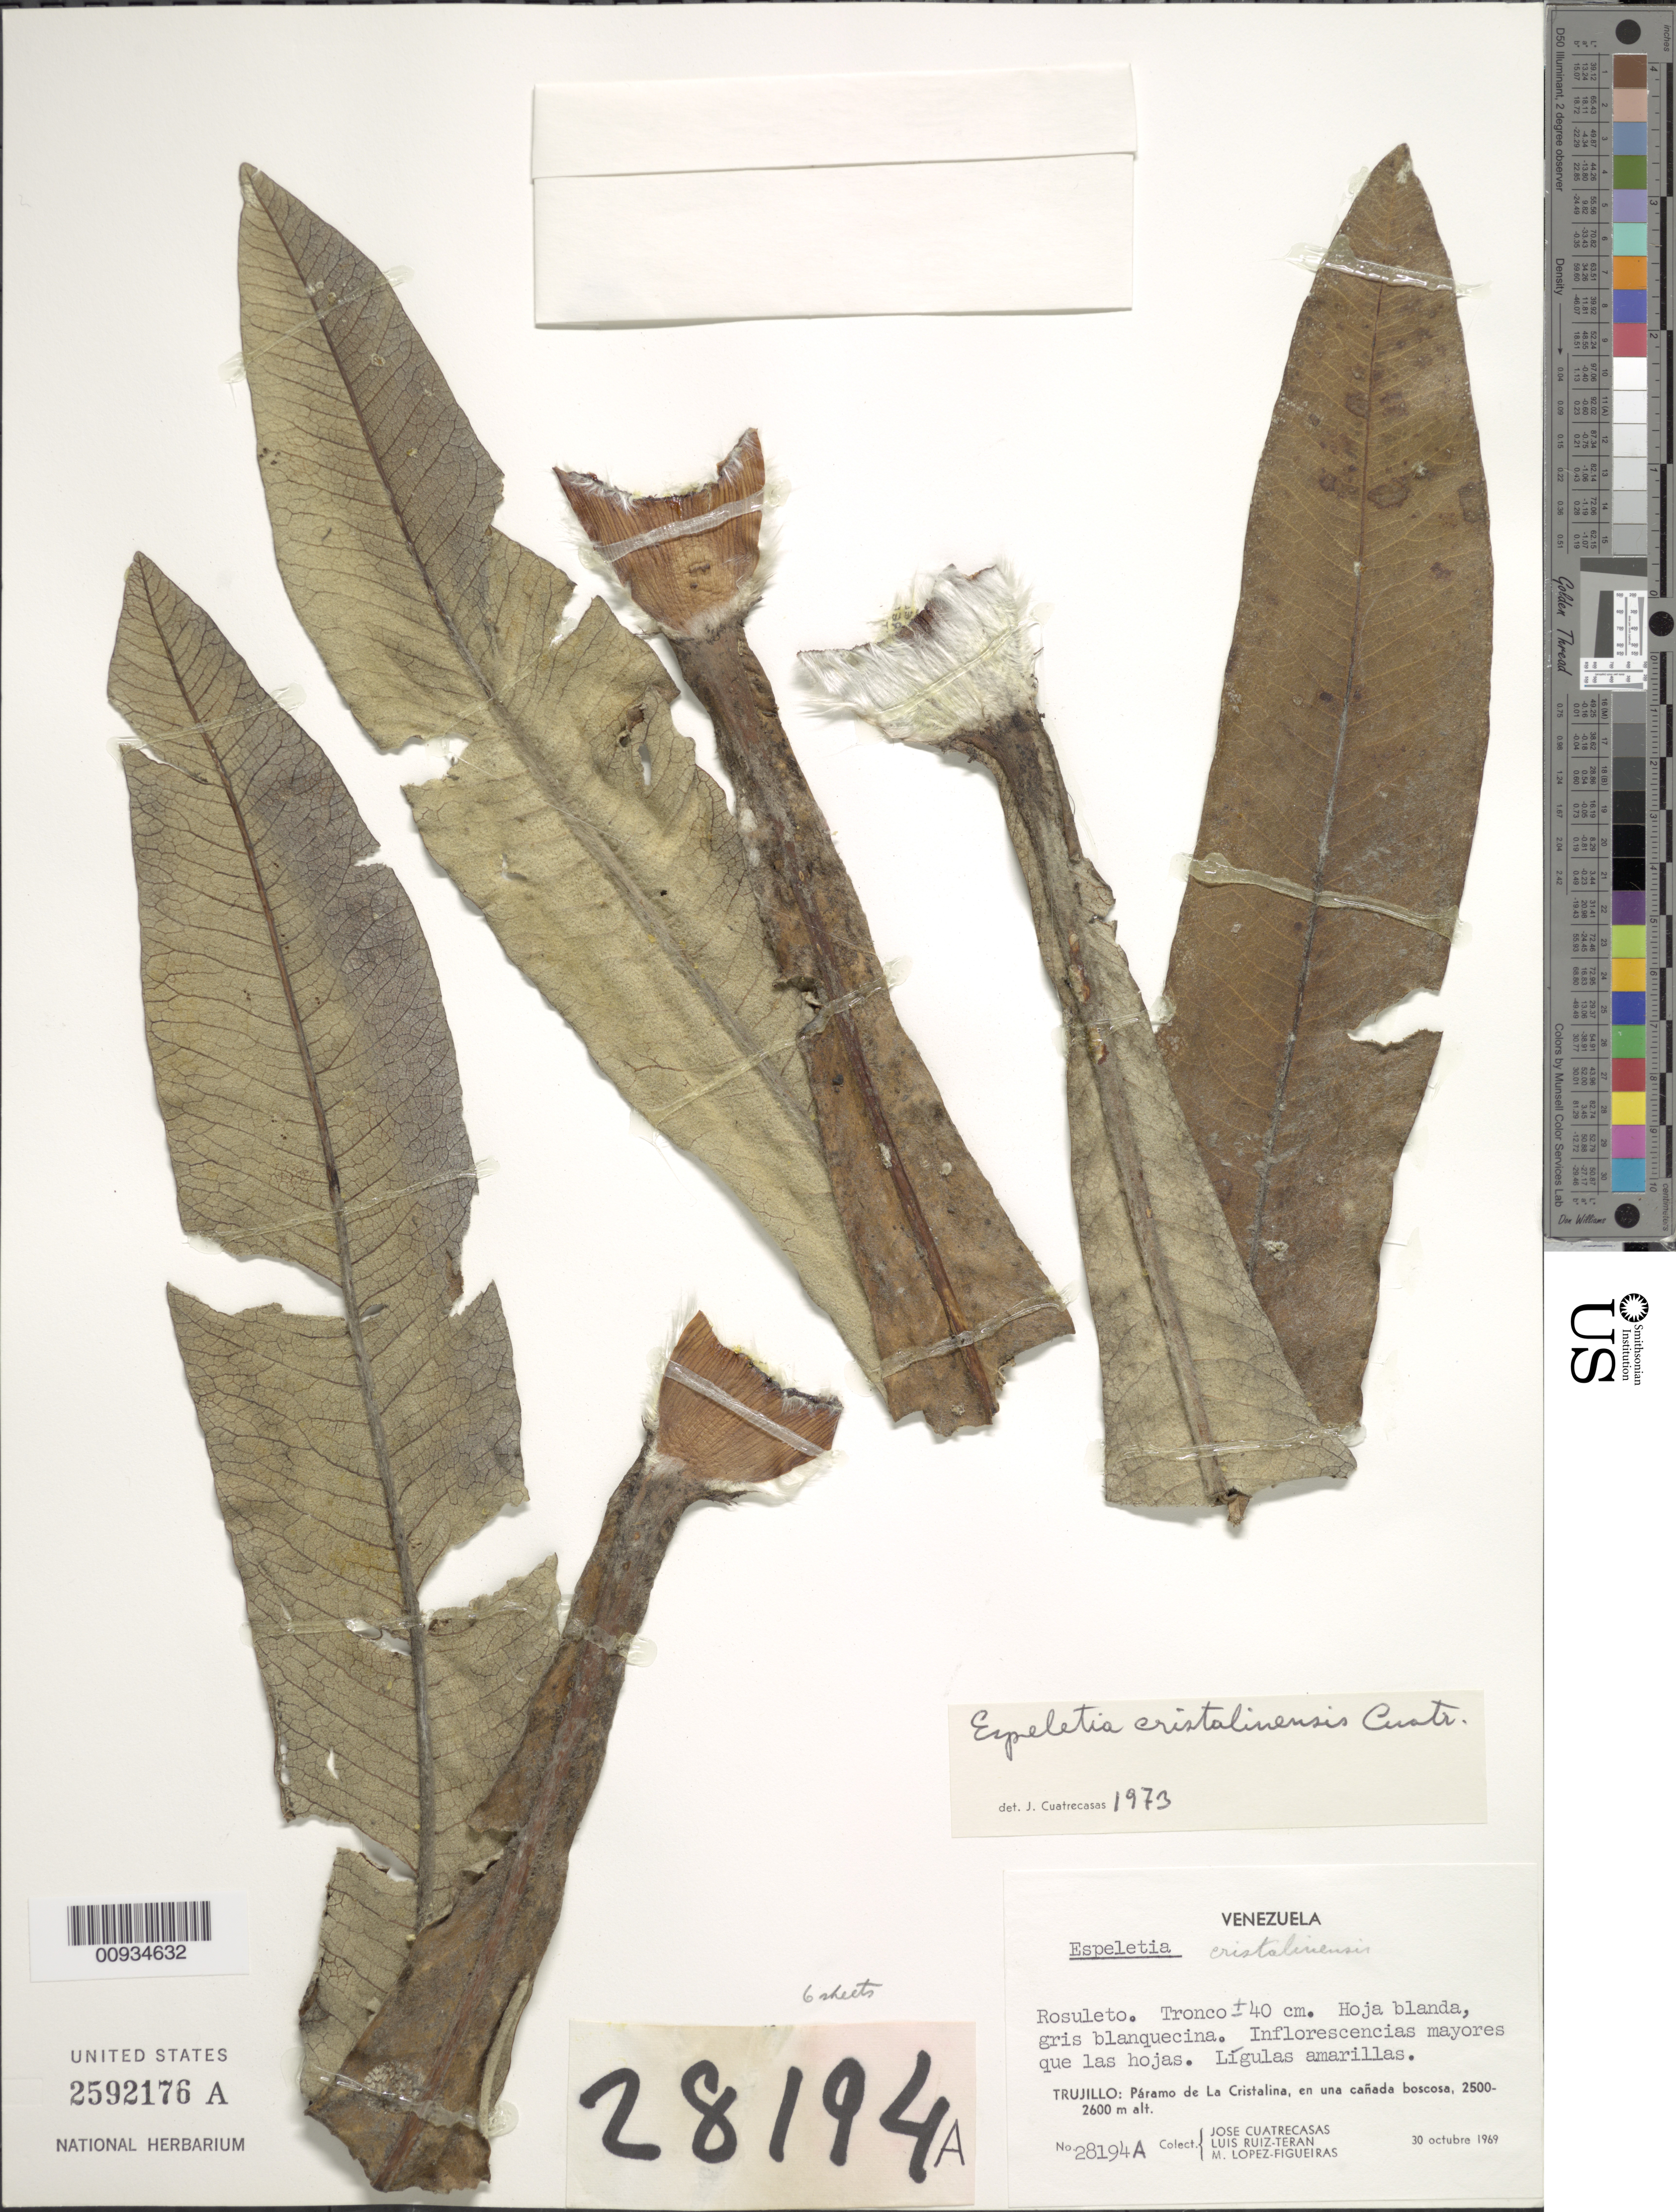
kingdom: Plantae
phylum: Tracheophyta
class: Magnoliopsida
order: Asterales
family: Asteraceae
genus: Espeletiopsis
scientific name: Espeletiopsis cristalinensis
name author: (Cuatrec.) Cuatrec.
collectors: J. Cuatrecasas, L. E. Ruíz-Terán & M. López Figueiras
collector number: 28194A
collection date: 1969-10-30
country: Venezuela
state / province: Trujillo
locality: Trujillo: Paramo de La Cristalina, en una canada boscosa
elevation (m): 2500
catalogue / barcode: US 2592176A